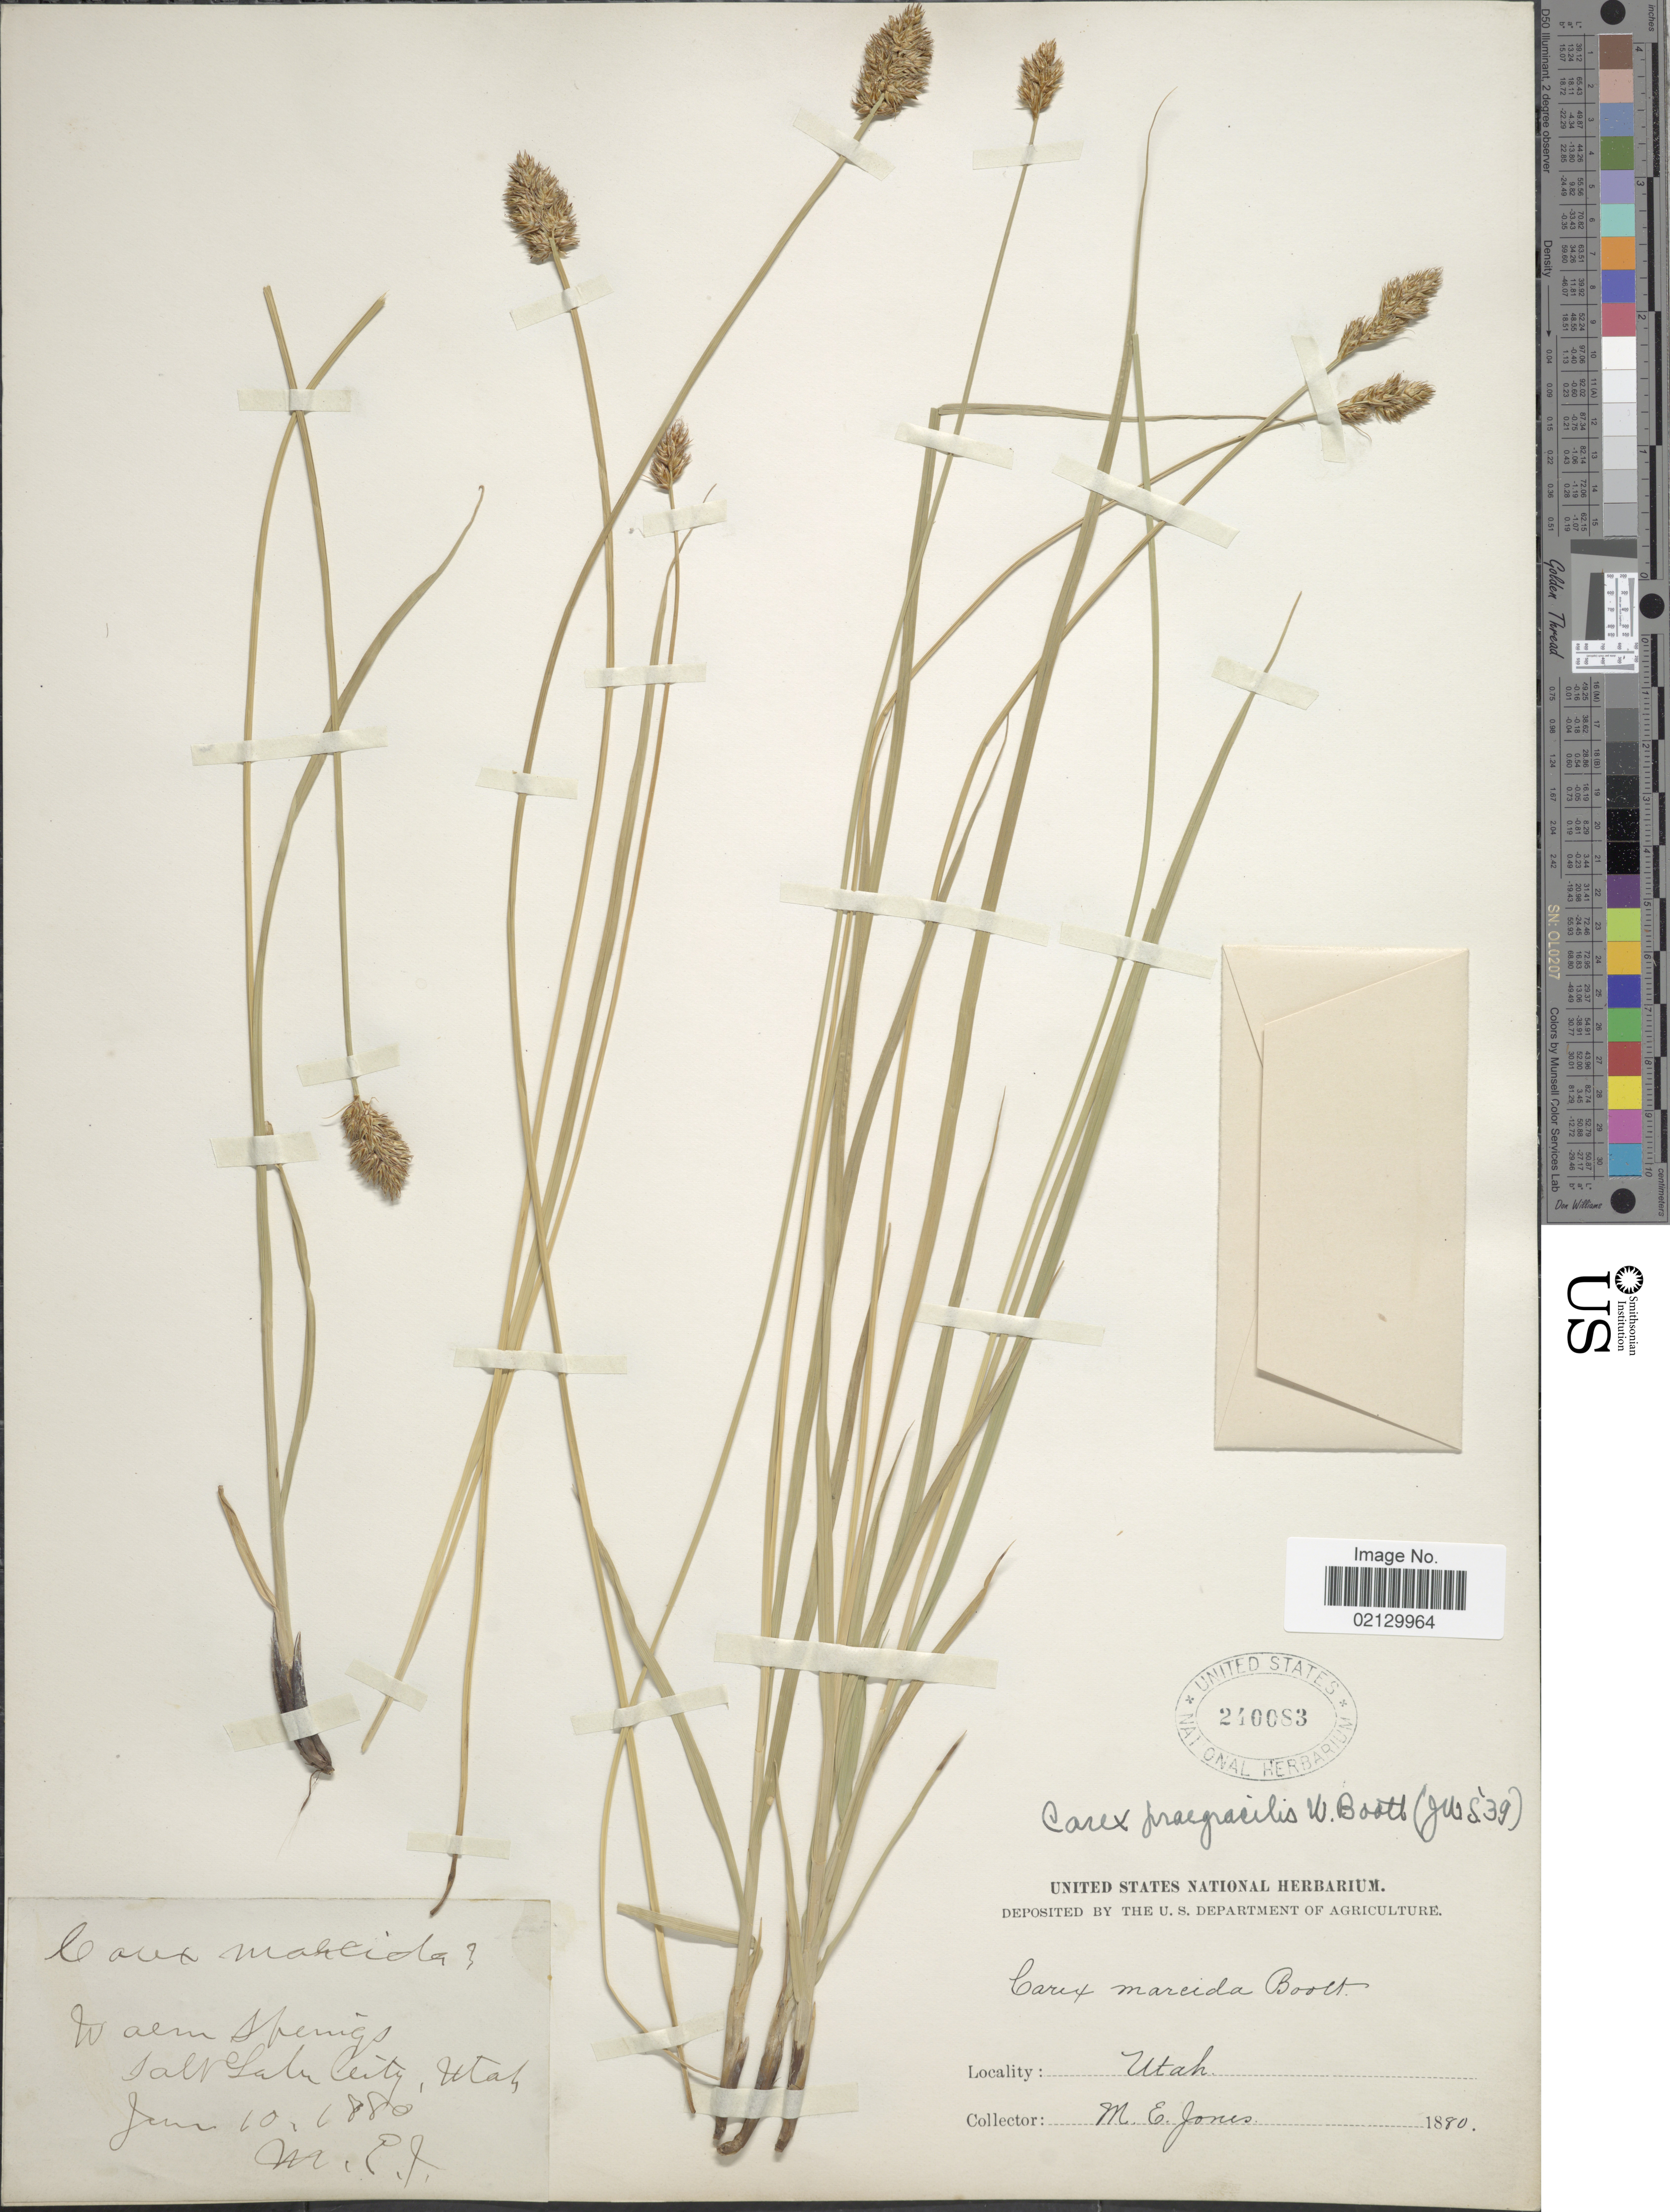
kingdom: Plantae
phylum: Tracheophyta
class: Liliopsida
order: Poales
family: Cyperaceae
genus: Carex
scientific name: Carex praegracilis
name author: W. Boott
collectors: M. E. Jones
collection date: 1880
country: United States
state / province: Utah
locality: Warm Springs, Salt Lake City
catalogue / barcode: US 240083